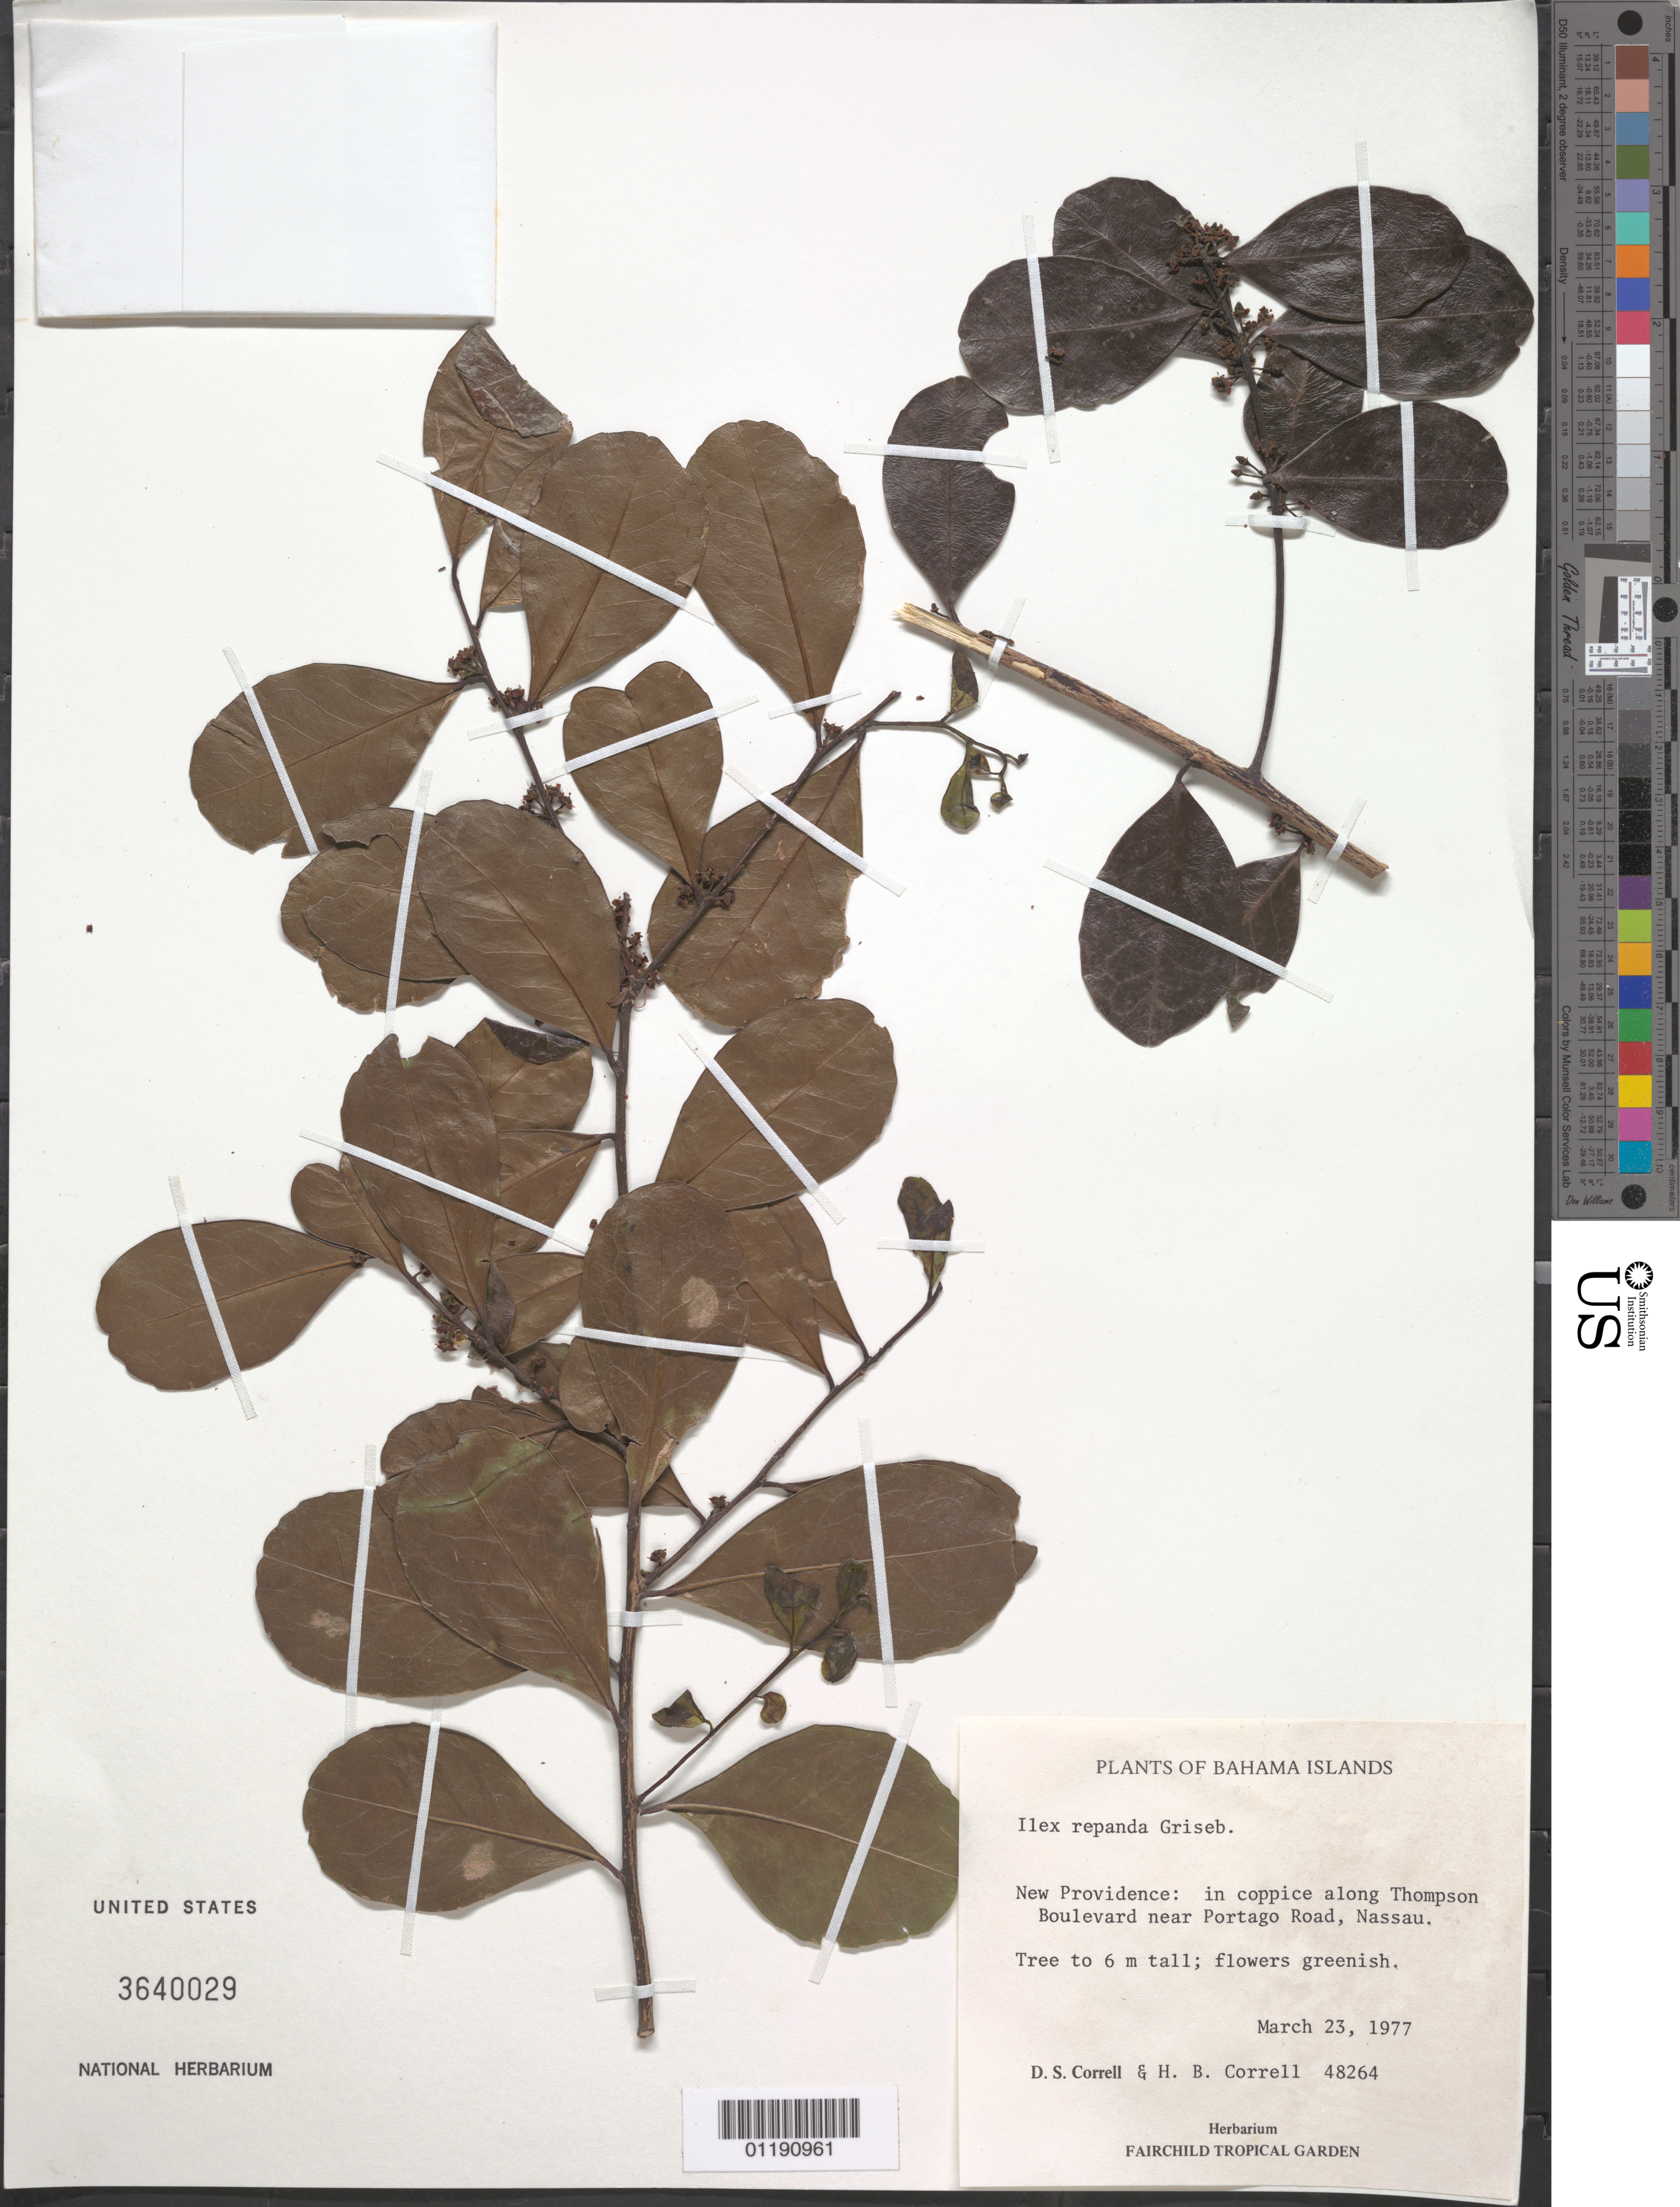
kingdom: Plantae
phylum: Tracheophyta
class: Magnoliopsida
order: Aquifoliales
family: Aquifoliaceae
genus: Ilex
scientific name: Ilex repanda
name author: Griseb.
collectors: D. S. Correll & H. Correll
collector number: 48264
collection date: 1977-03-23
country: Bahamas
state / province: New Providence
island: New Providence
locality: New Providence: in coppice along Thompson Boulevard near Portago Road, Nassau.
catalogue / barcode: US 3640029